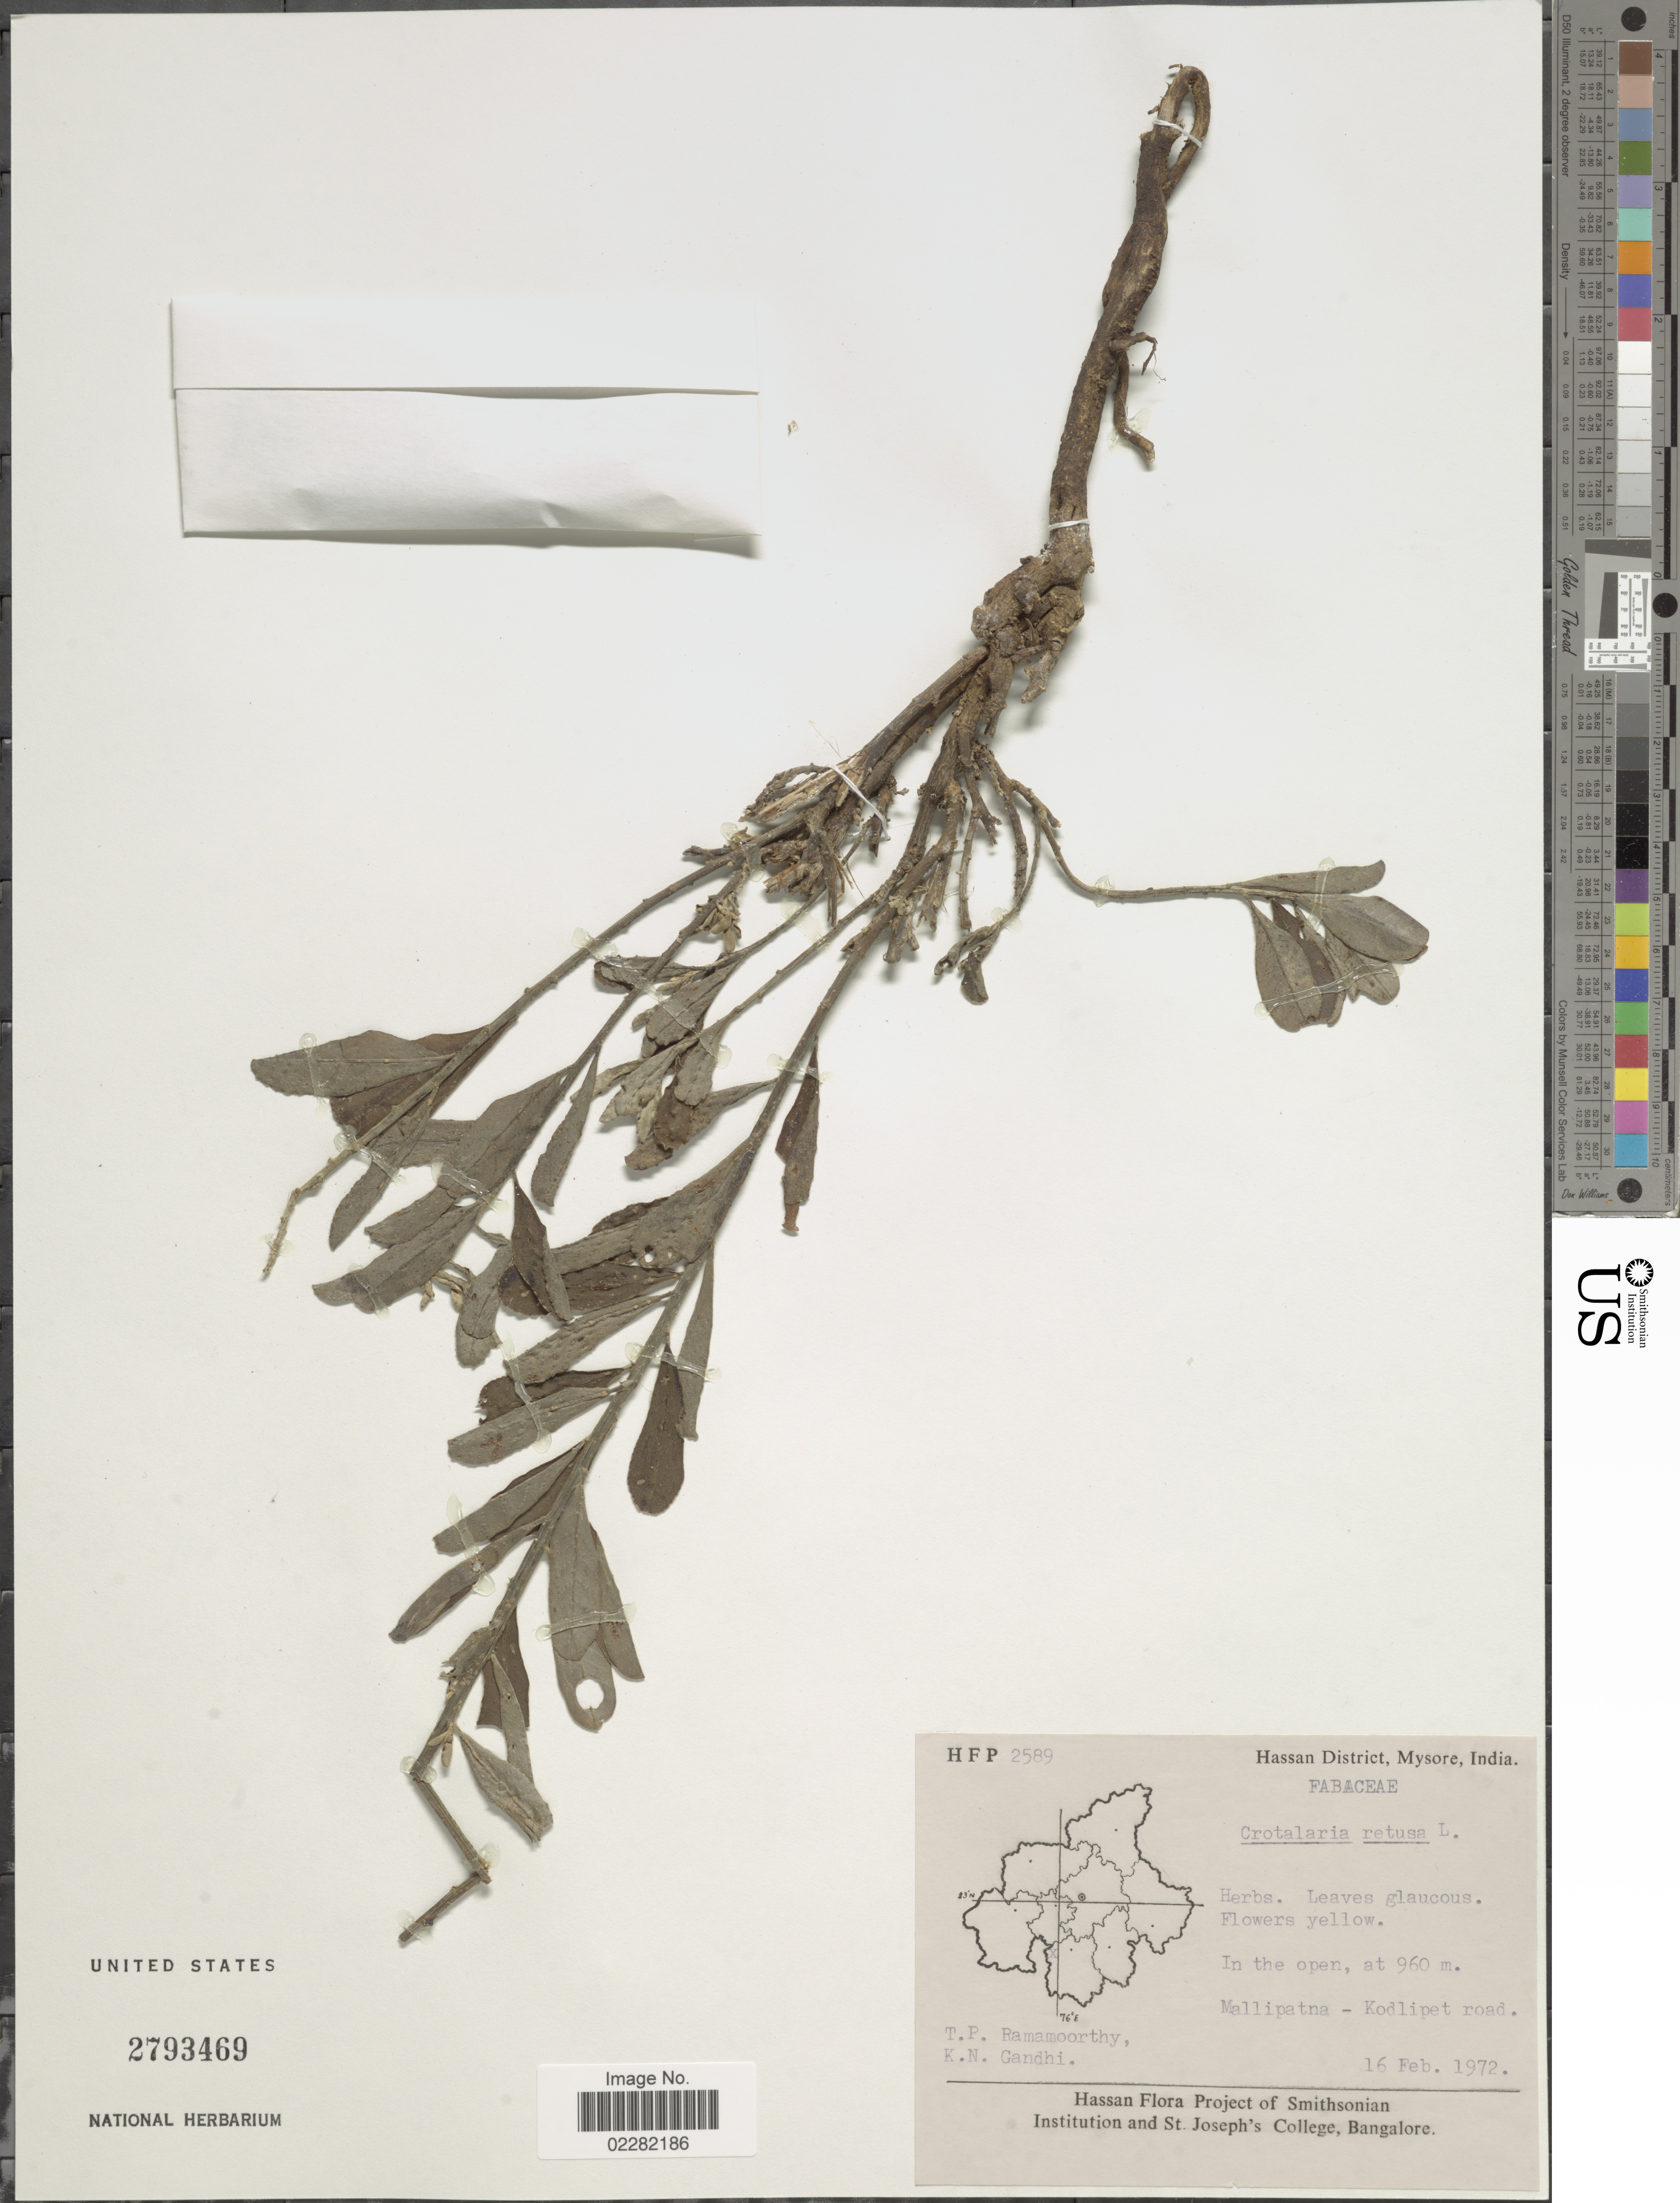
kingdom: Plantae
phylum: Tracheophyta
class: Magnoliopsida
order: Fabales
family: Fabaceae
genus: Crotalaria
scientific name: Crotalaria retusa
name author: L.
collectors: T. P. Ramamoorthy & K. N. Gandhi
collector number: HFP 2589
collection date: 1972-02-16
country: India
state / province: Karnataka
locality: Hassan District, Mysore, Mallipatna - Kodlipet road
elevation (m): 960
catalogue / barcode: US 2793469